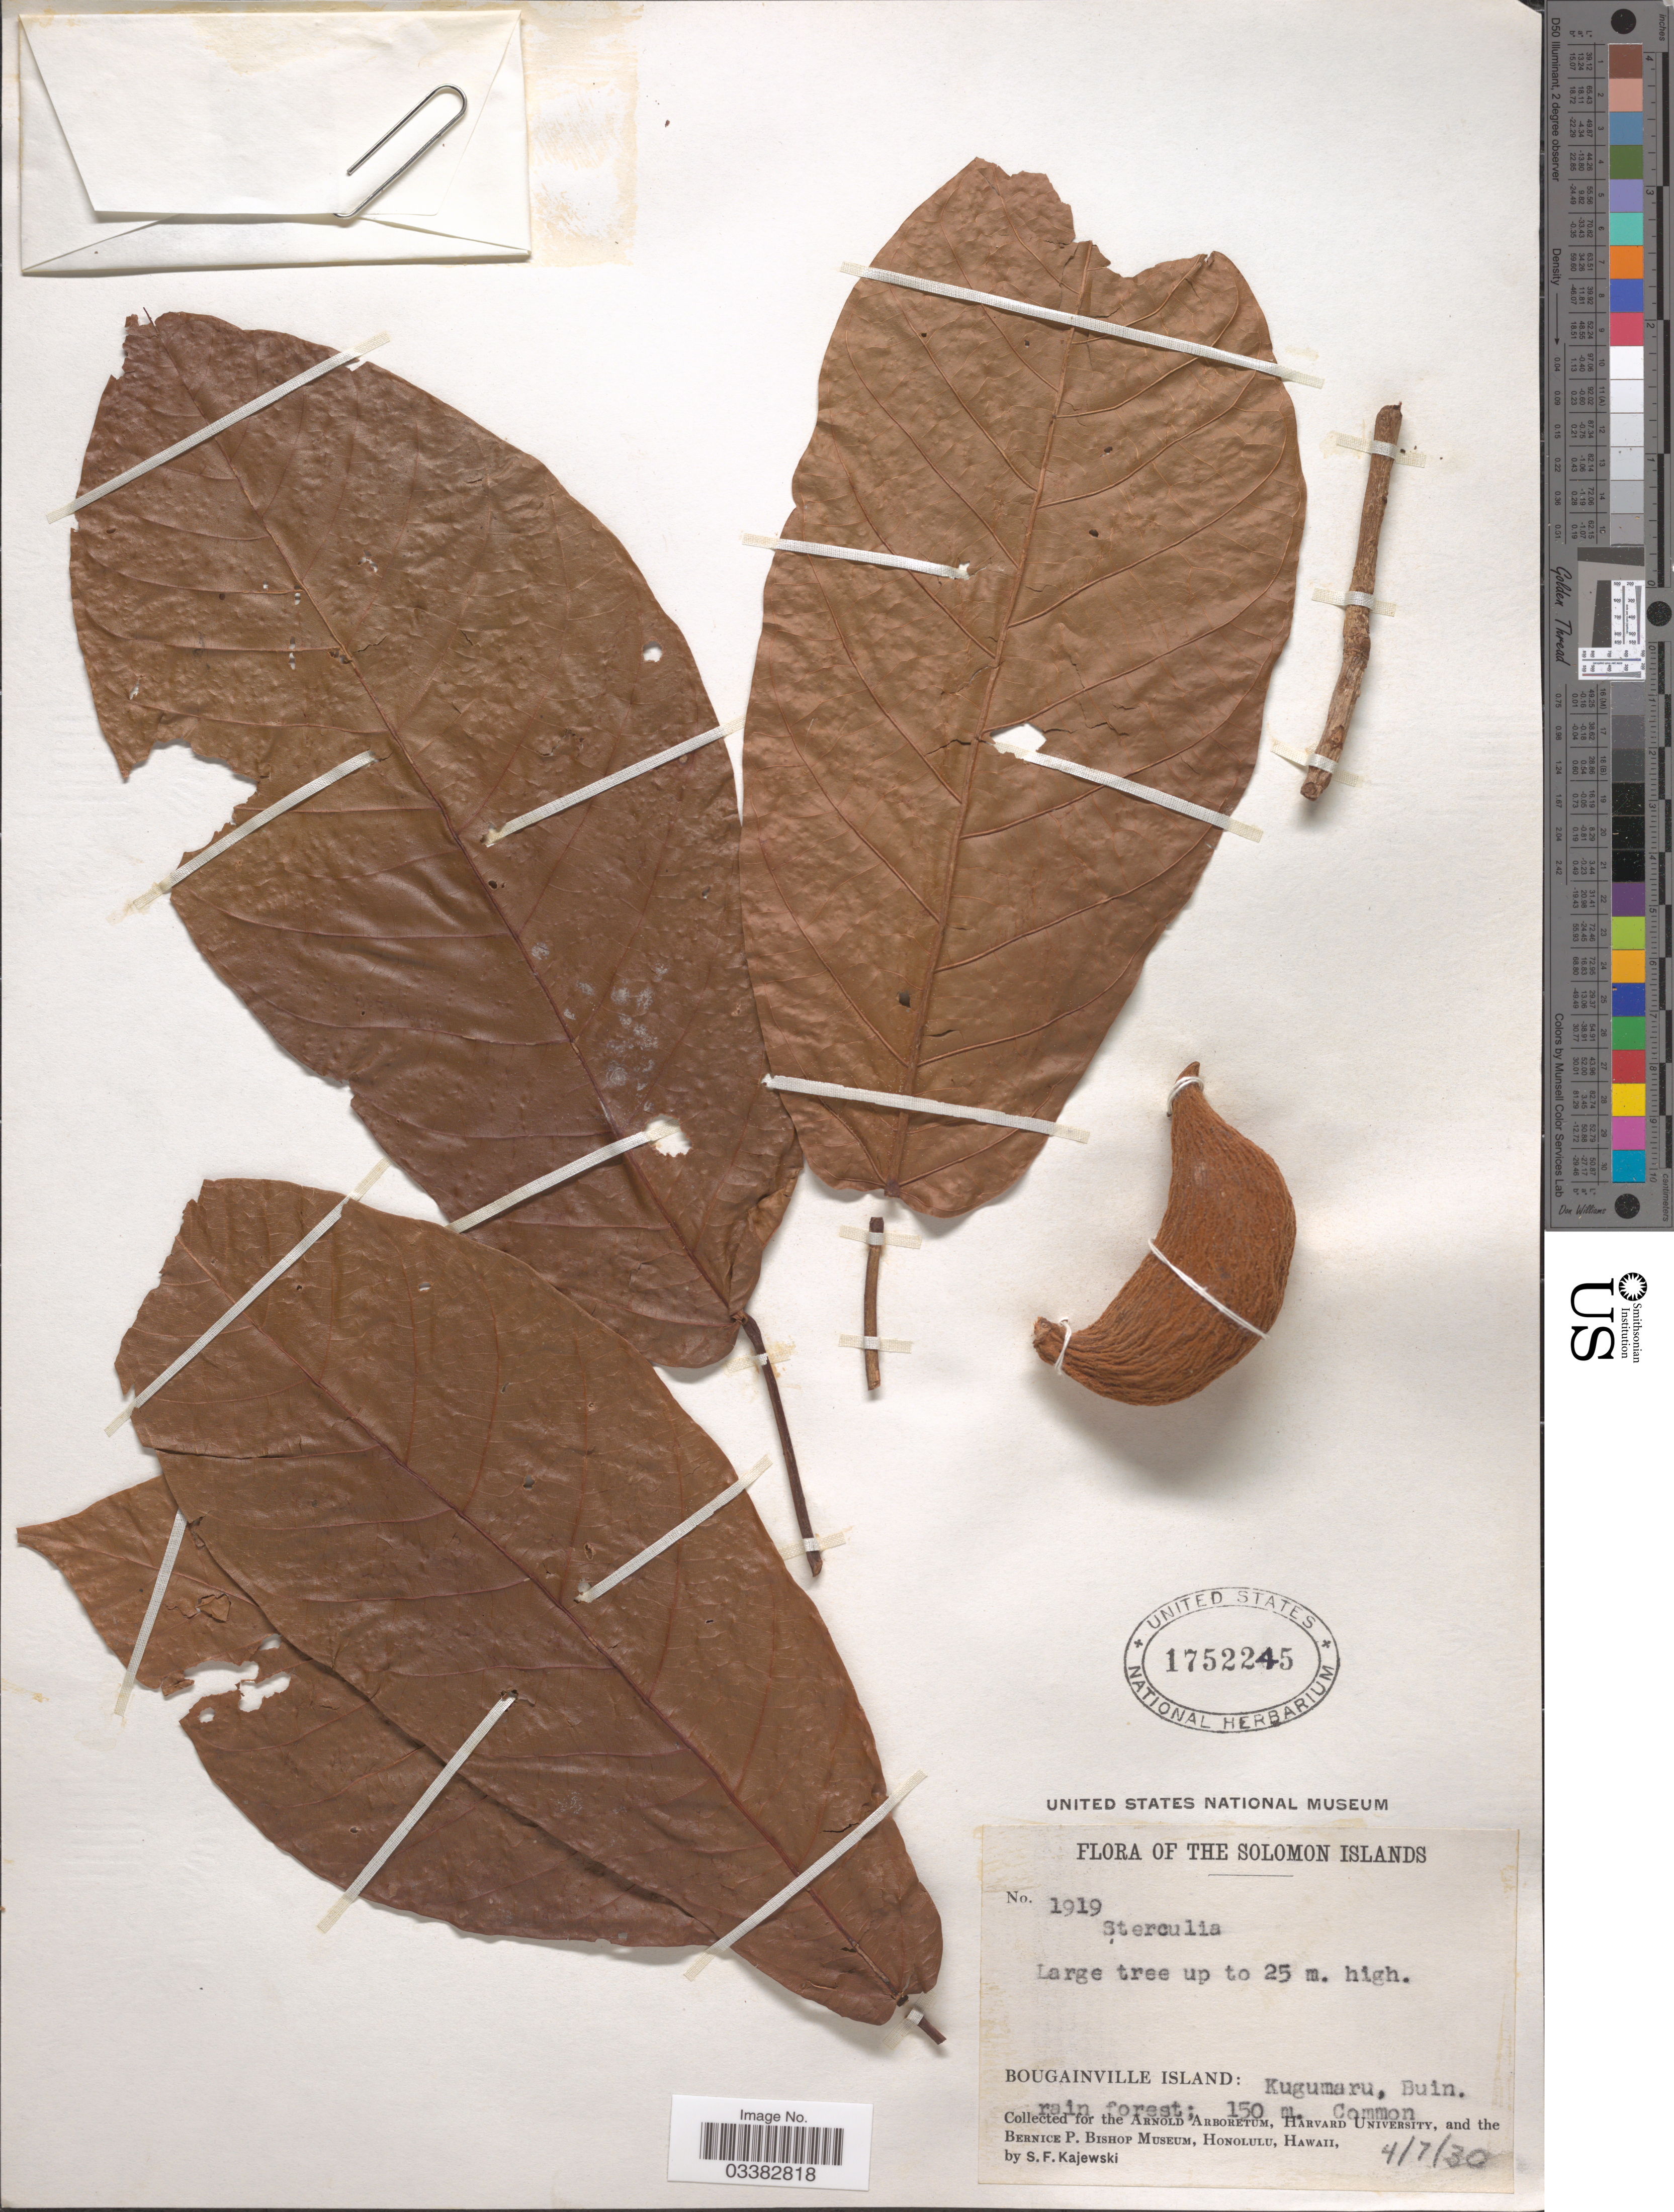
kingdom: Plantae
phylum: Tracheophyta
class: Magnoliopsida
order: Malvales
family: Malvaceae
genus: Sterculia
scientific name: Sterculia sp.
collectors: S. Kajewski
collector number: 1919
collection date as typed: Transcribed d/m/y: 4/7/30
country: Papua New Guinea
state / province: Bougainville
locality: The Solomon Islands. Bougainville Island: Kugumaru, Buin.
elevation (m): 150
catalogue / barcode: US 1752245